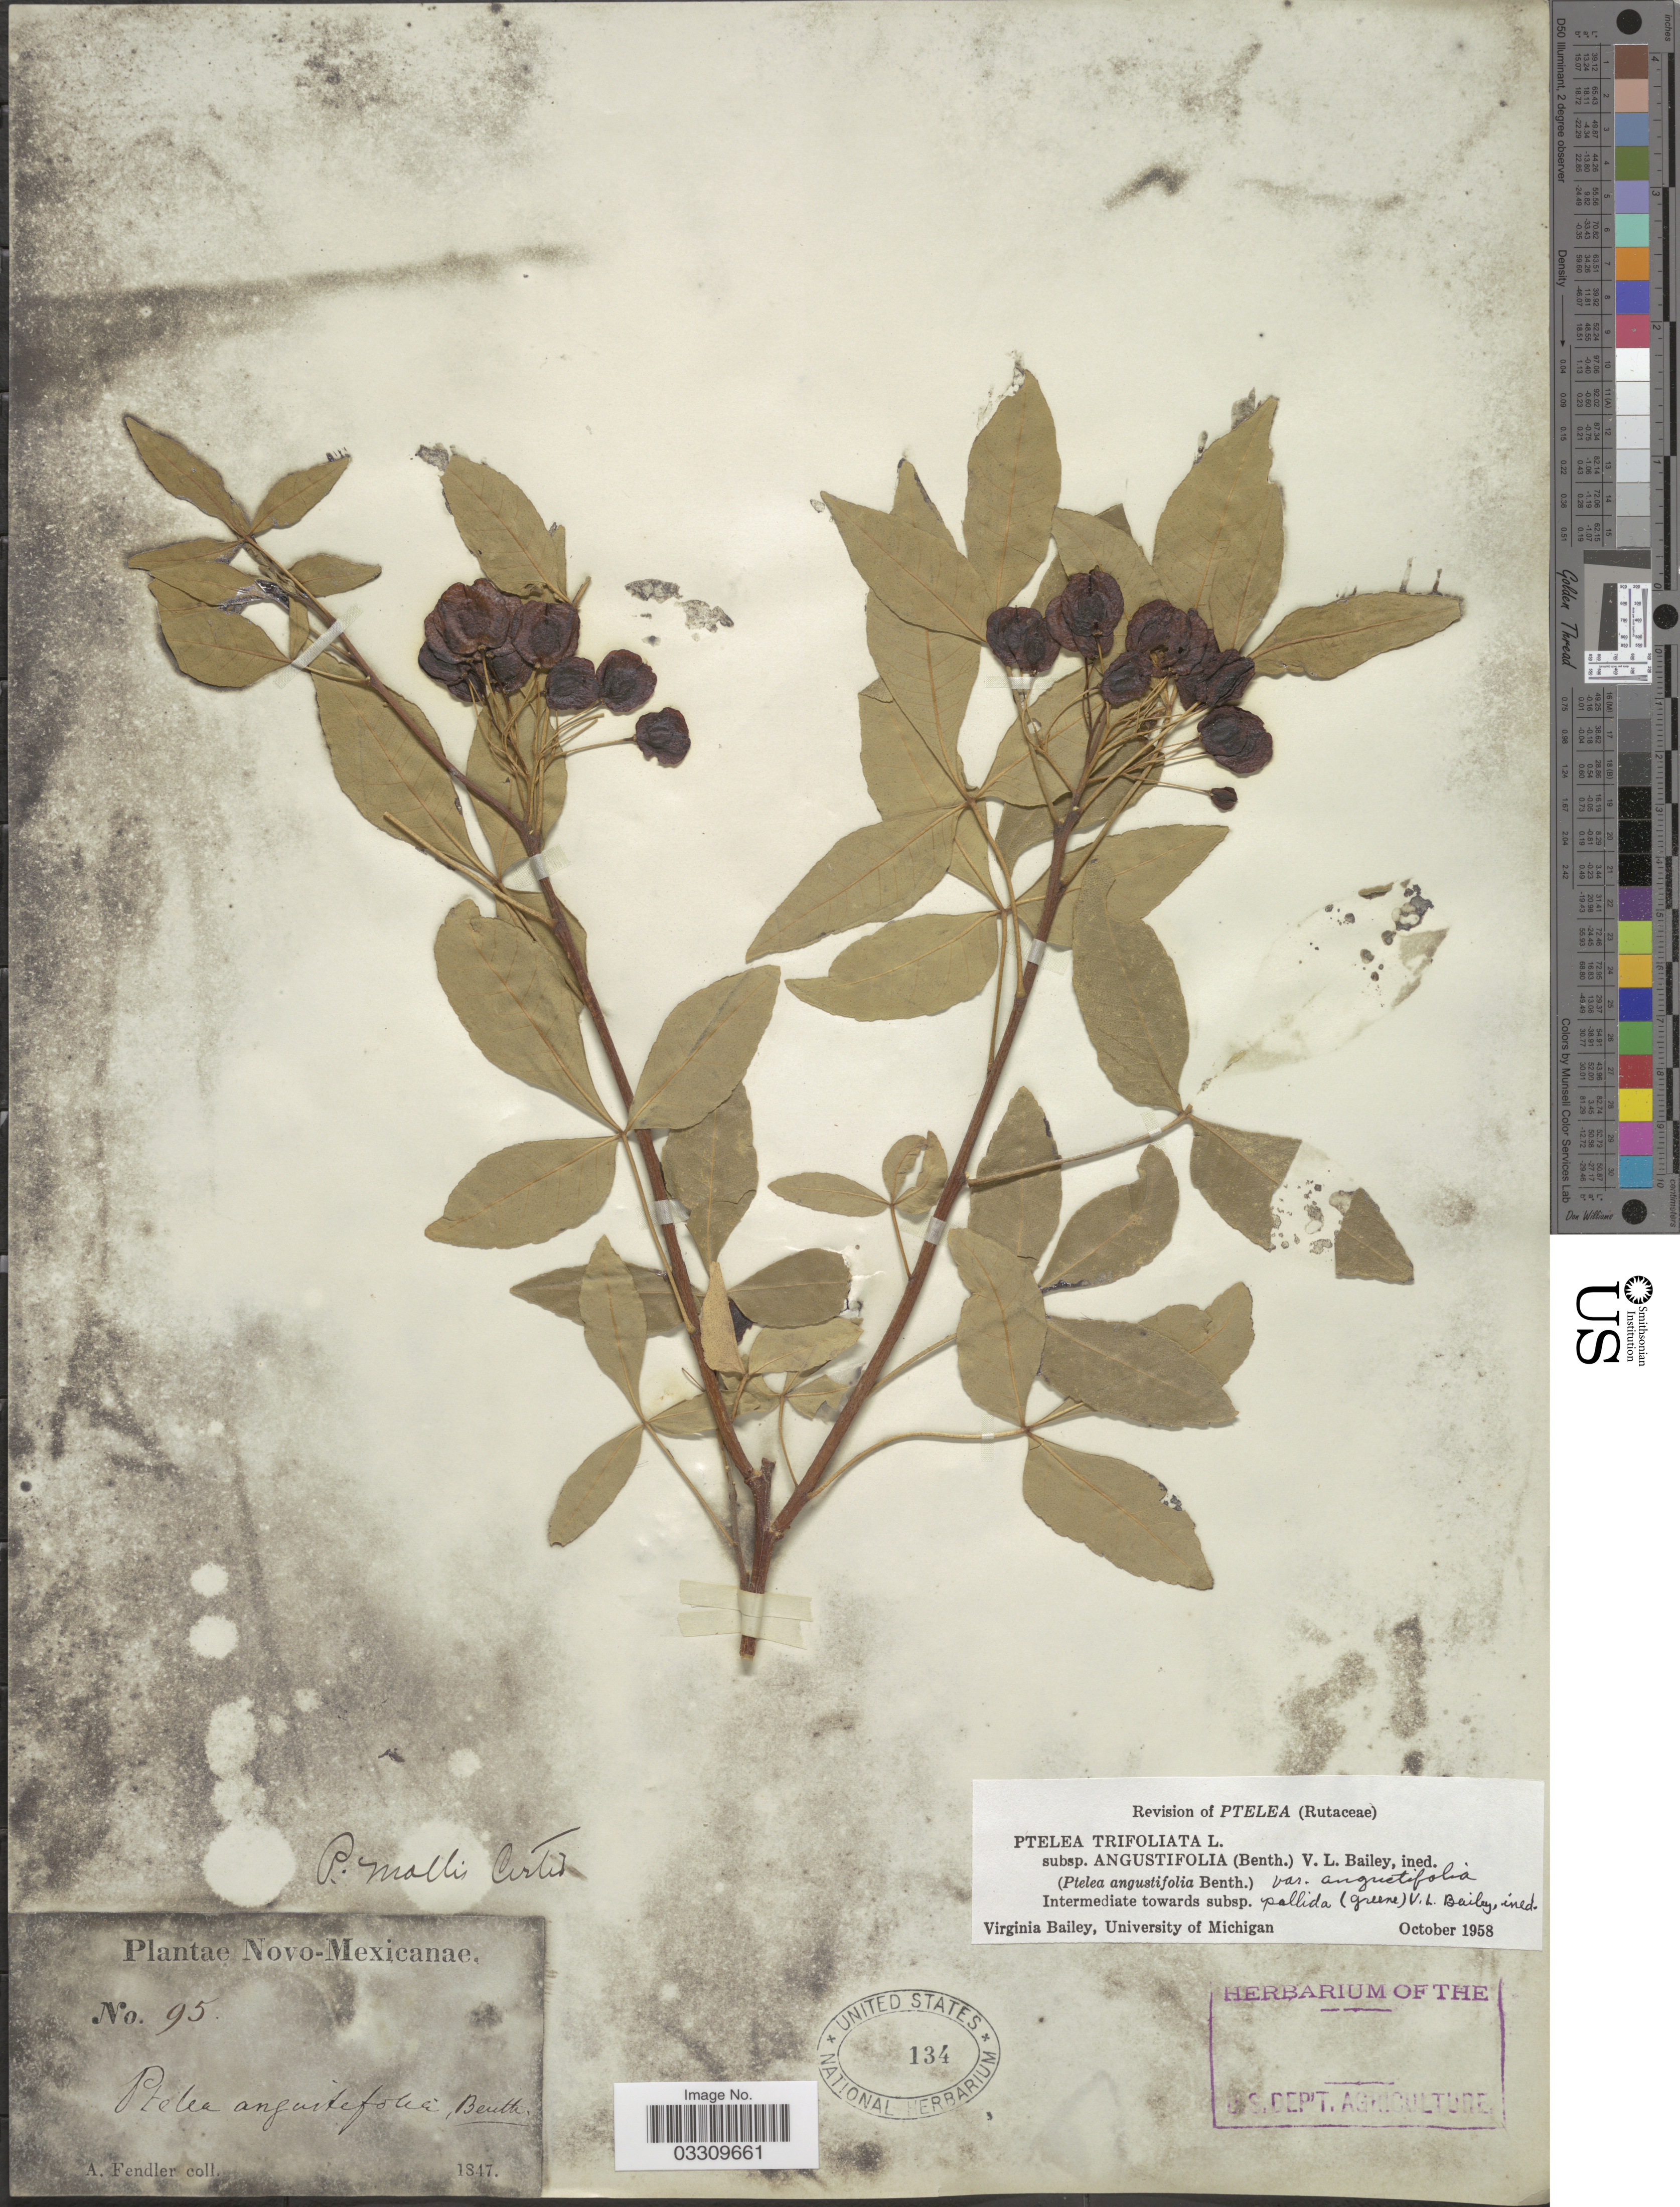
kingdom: Plantae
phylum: Tracheophyta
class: Magnoliopsida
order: Sapindales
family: Rutaceae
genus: Ptelea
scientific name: Ptelea trifoliata subsp. angustifolia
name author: (Benth.) V. L. Bailey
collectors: A. Fendler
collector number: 95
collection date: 1847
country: United States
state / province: New Mexico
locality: Novo-Mexicanae.